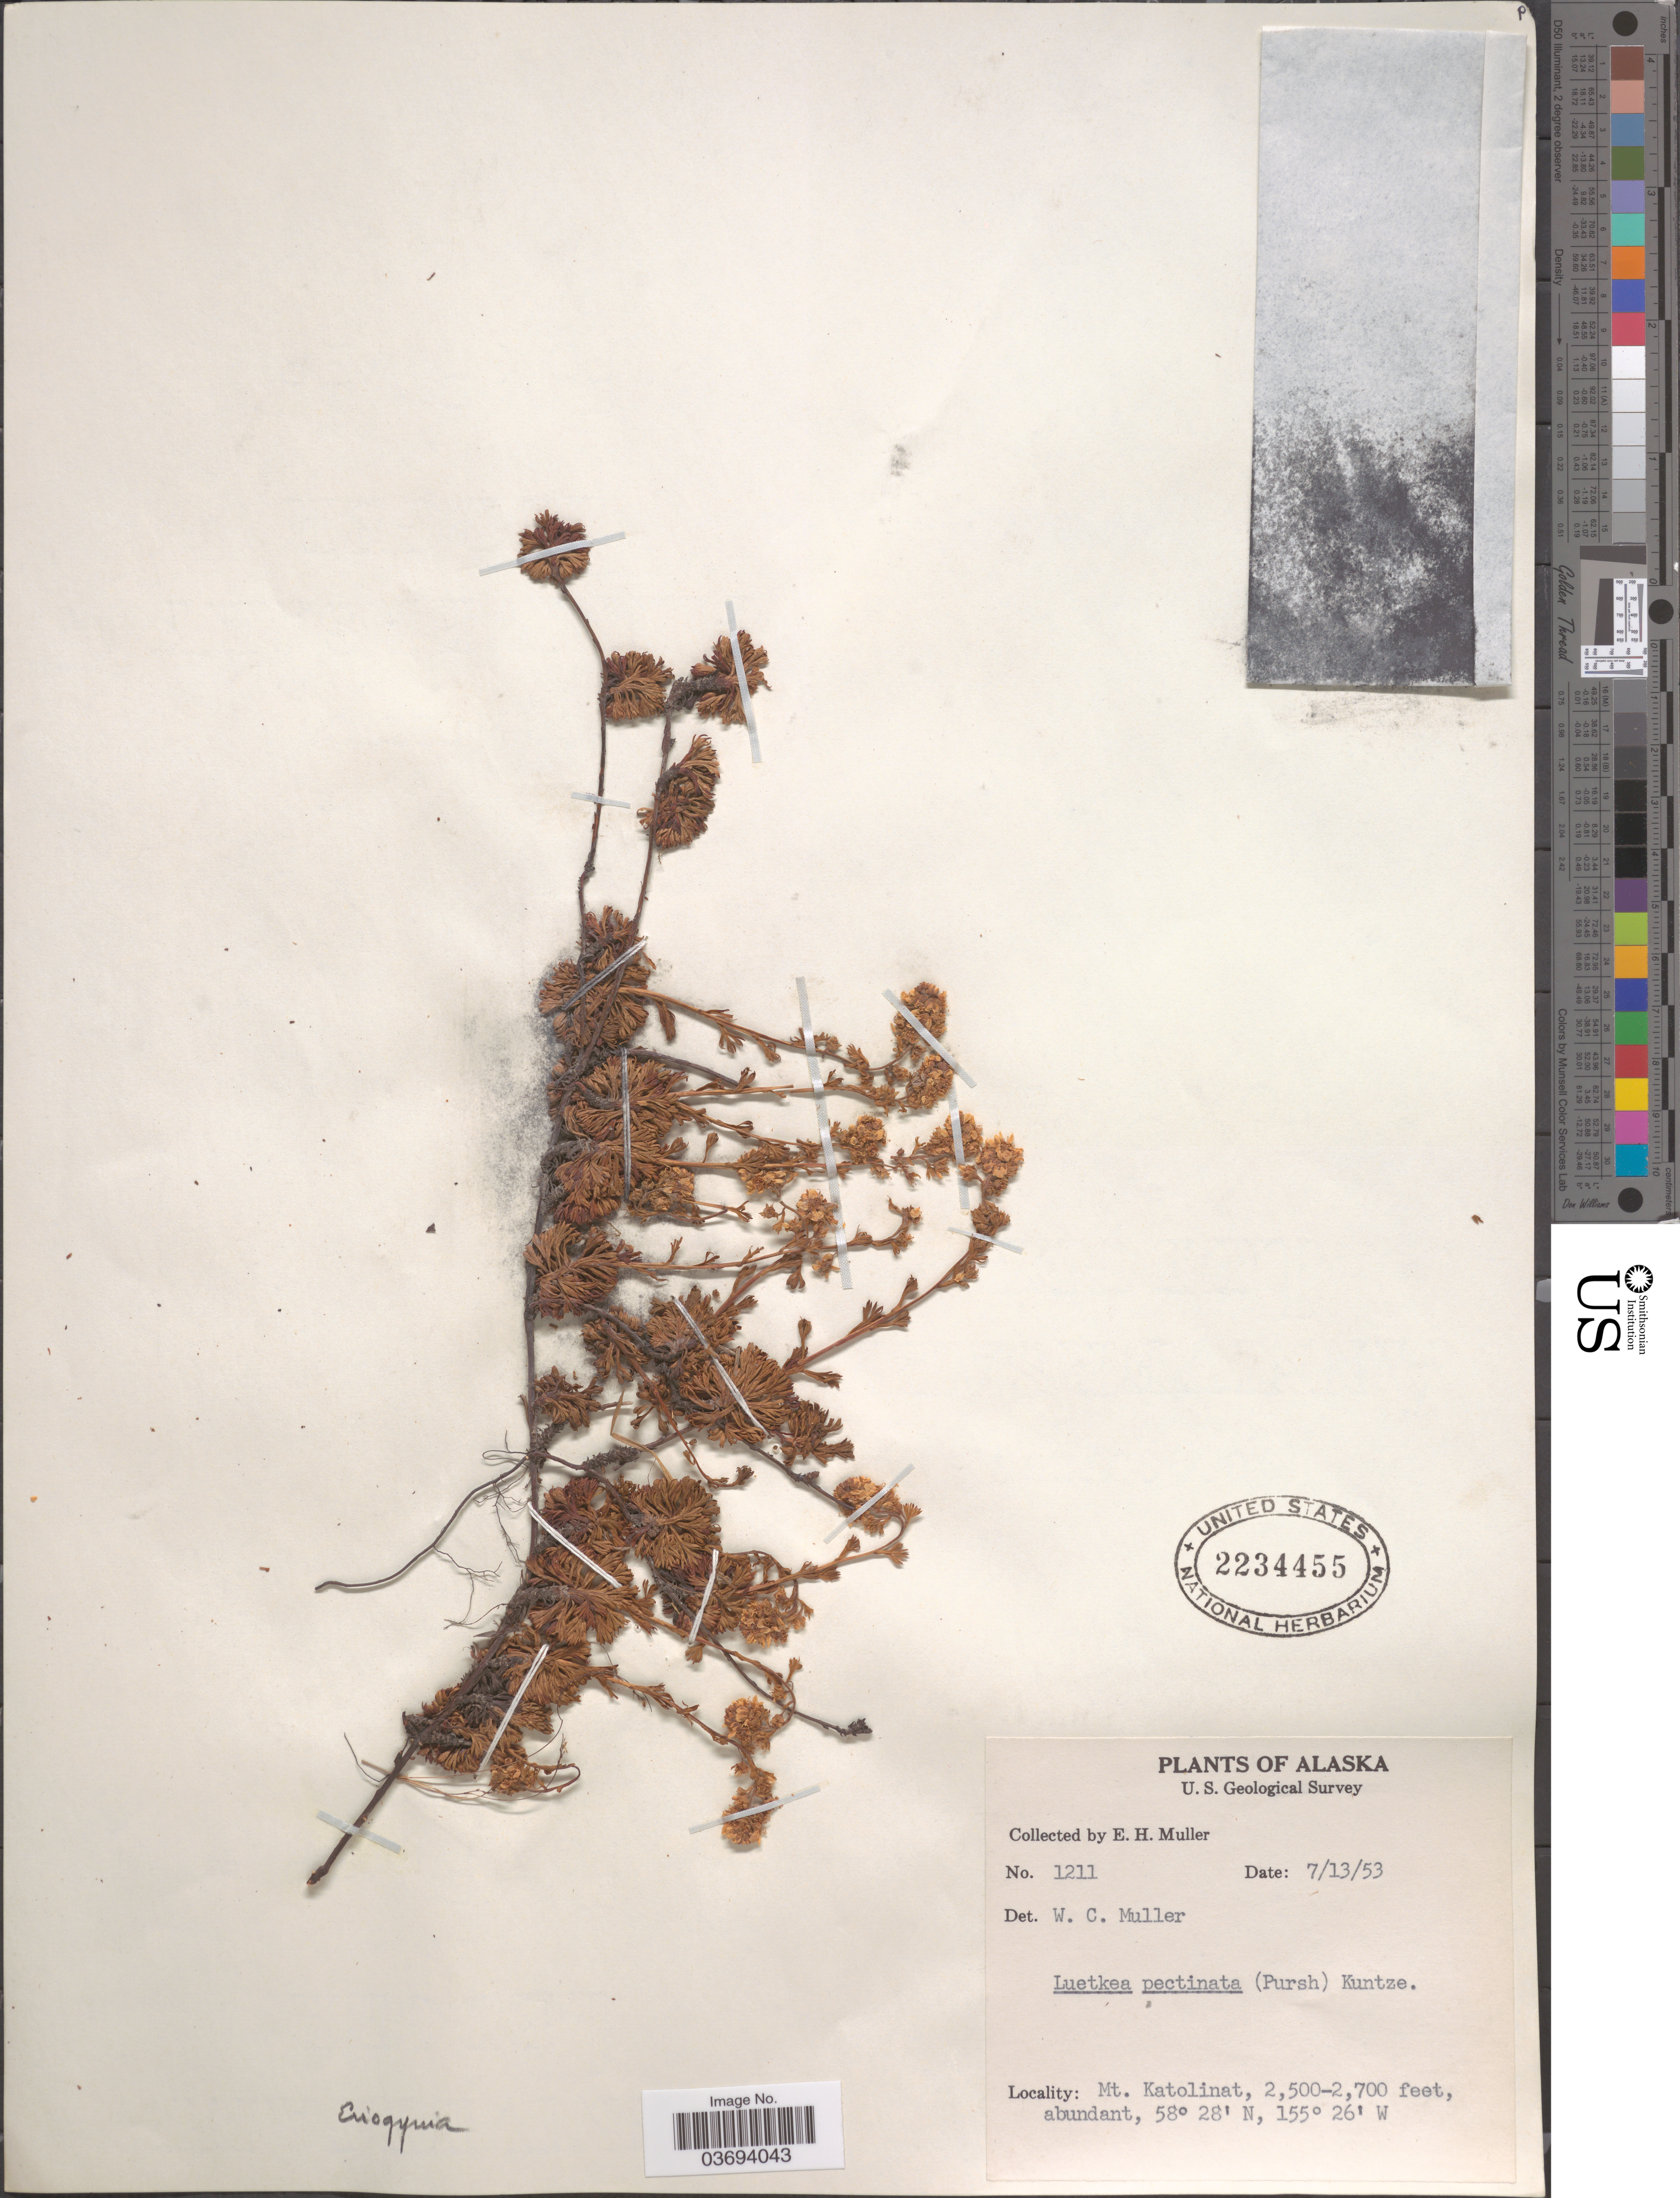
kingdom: Plantae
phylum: Tracheophyta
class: Magnoliopsida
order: Rosales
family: Rosaceae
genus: Luetkea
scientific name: Luetkea pectinata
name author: (Pursh) Kuntze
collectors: E. H. Muller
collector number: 1211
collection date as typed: Transcribed d/m/y: 13/7/53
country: United States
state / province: Alaska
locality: Mt. Katolinat.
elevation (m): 762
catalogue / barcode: US 2234455